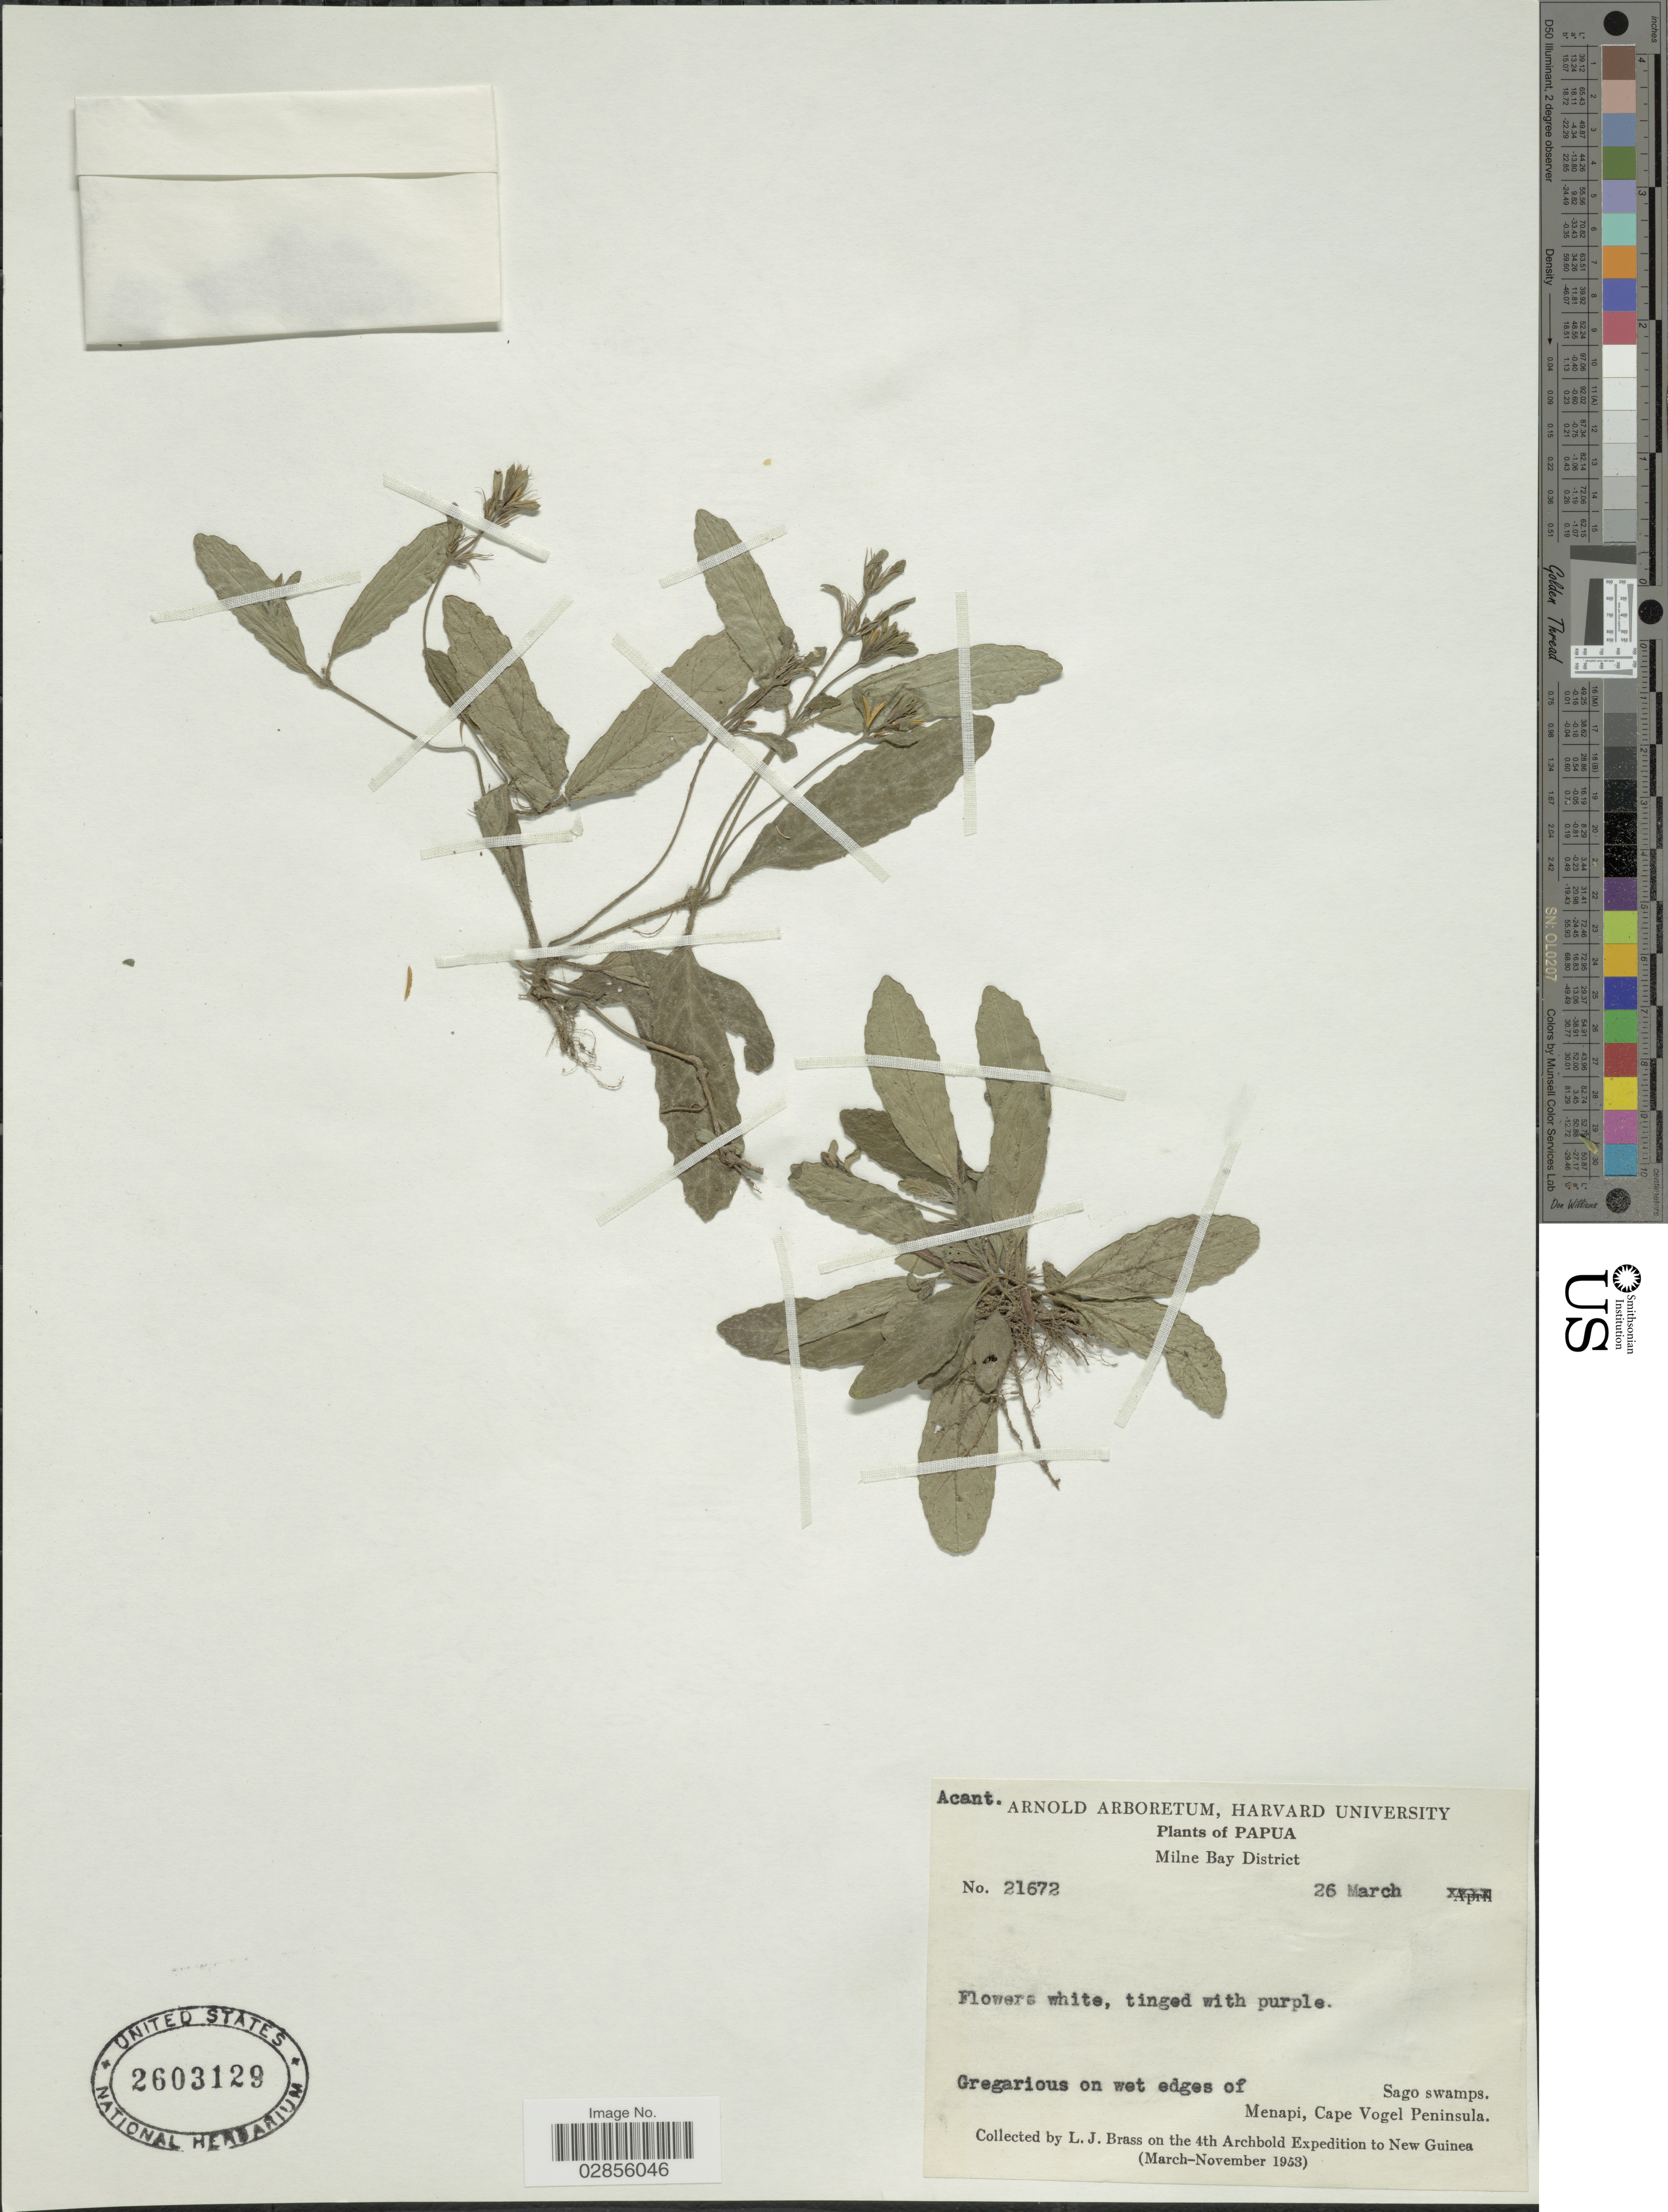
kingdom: Plantae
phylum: Tracheophyta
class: Magnoliopsida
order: Lamiales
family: Acanthaceae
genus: Hemigraphis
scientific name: Hemigraphis sp.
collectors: L. J. Brass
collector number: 21672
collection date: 1953-03-26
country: Papua New Guinea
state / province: Milne Bay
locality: Milne Bay District. Gregarious on wet edges of Sago swamps. Menapi, Cape Vogel Peninsula.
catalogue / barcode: US 2603129